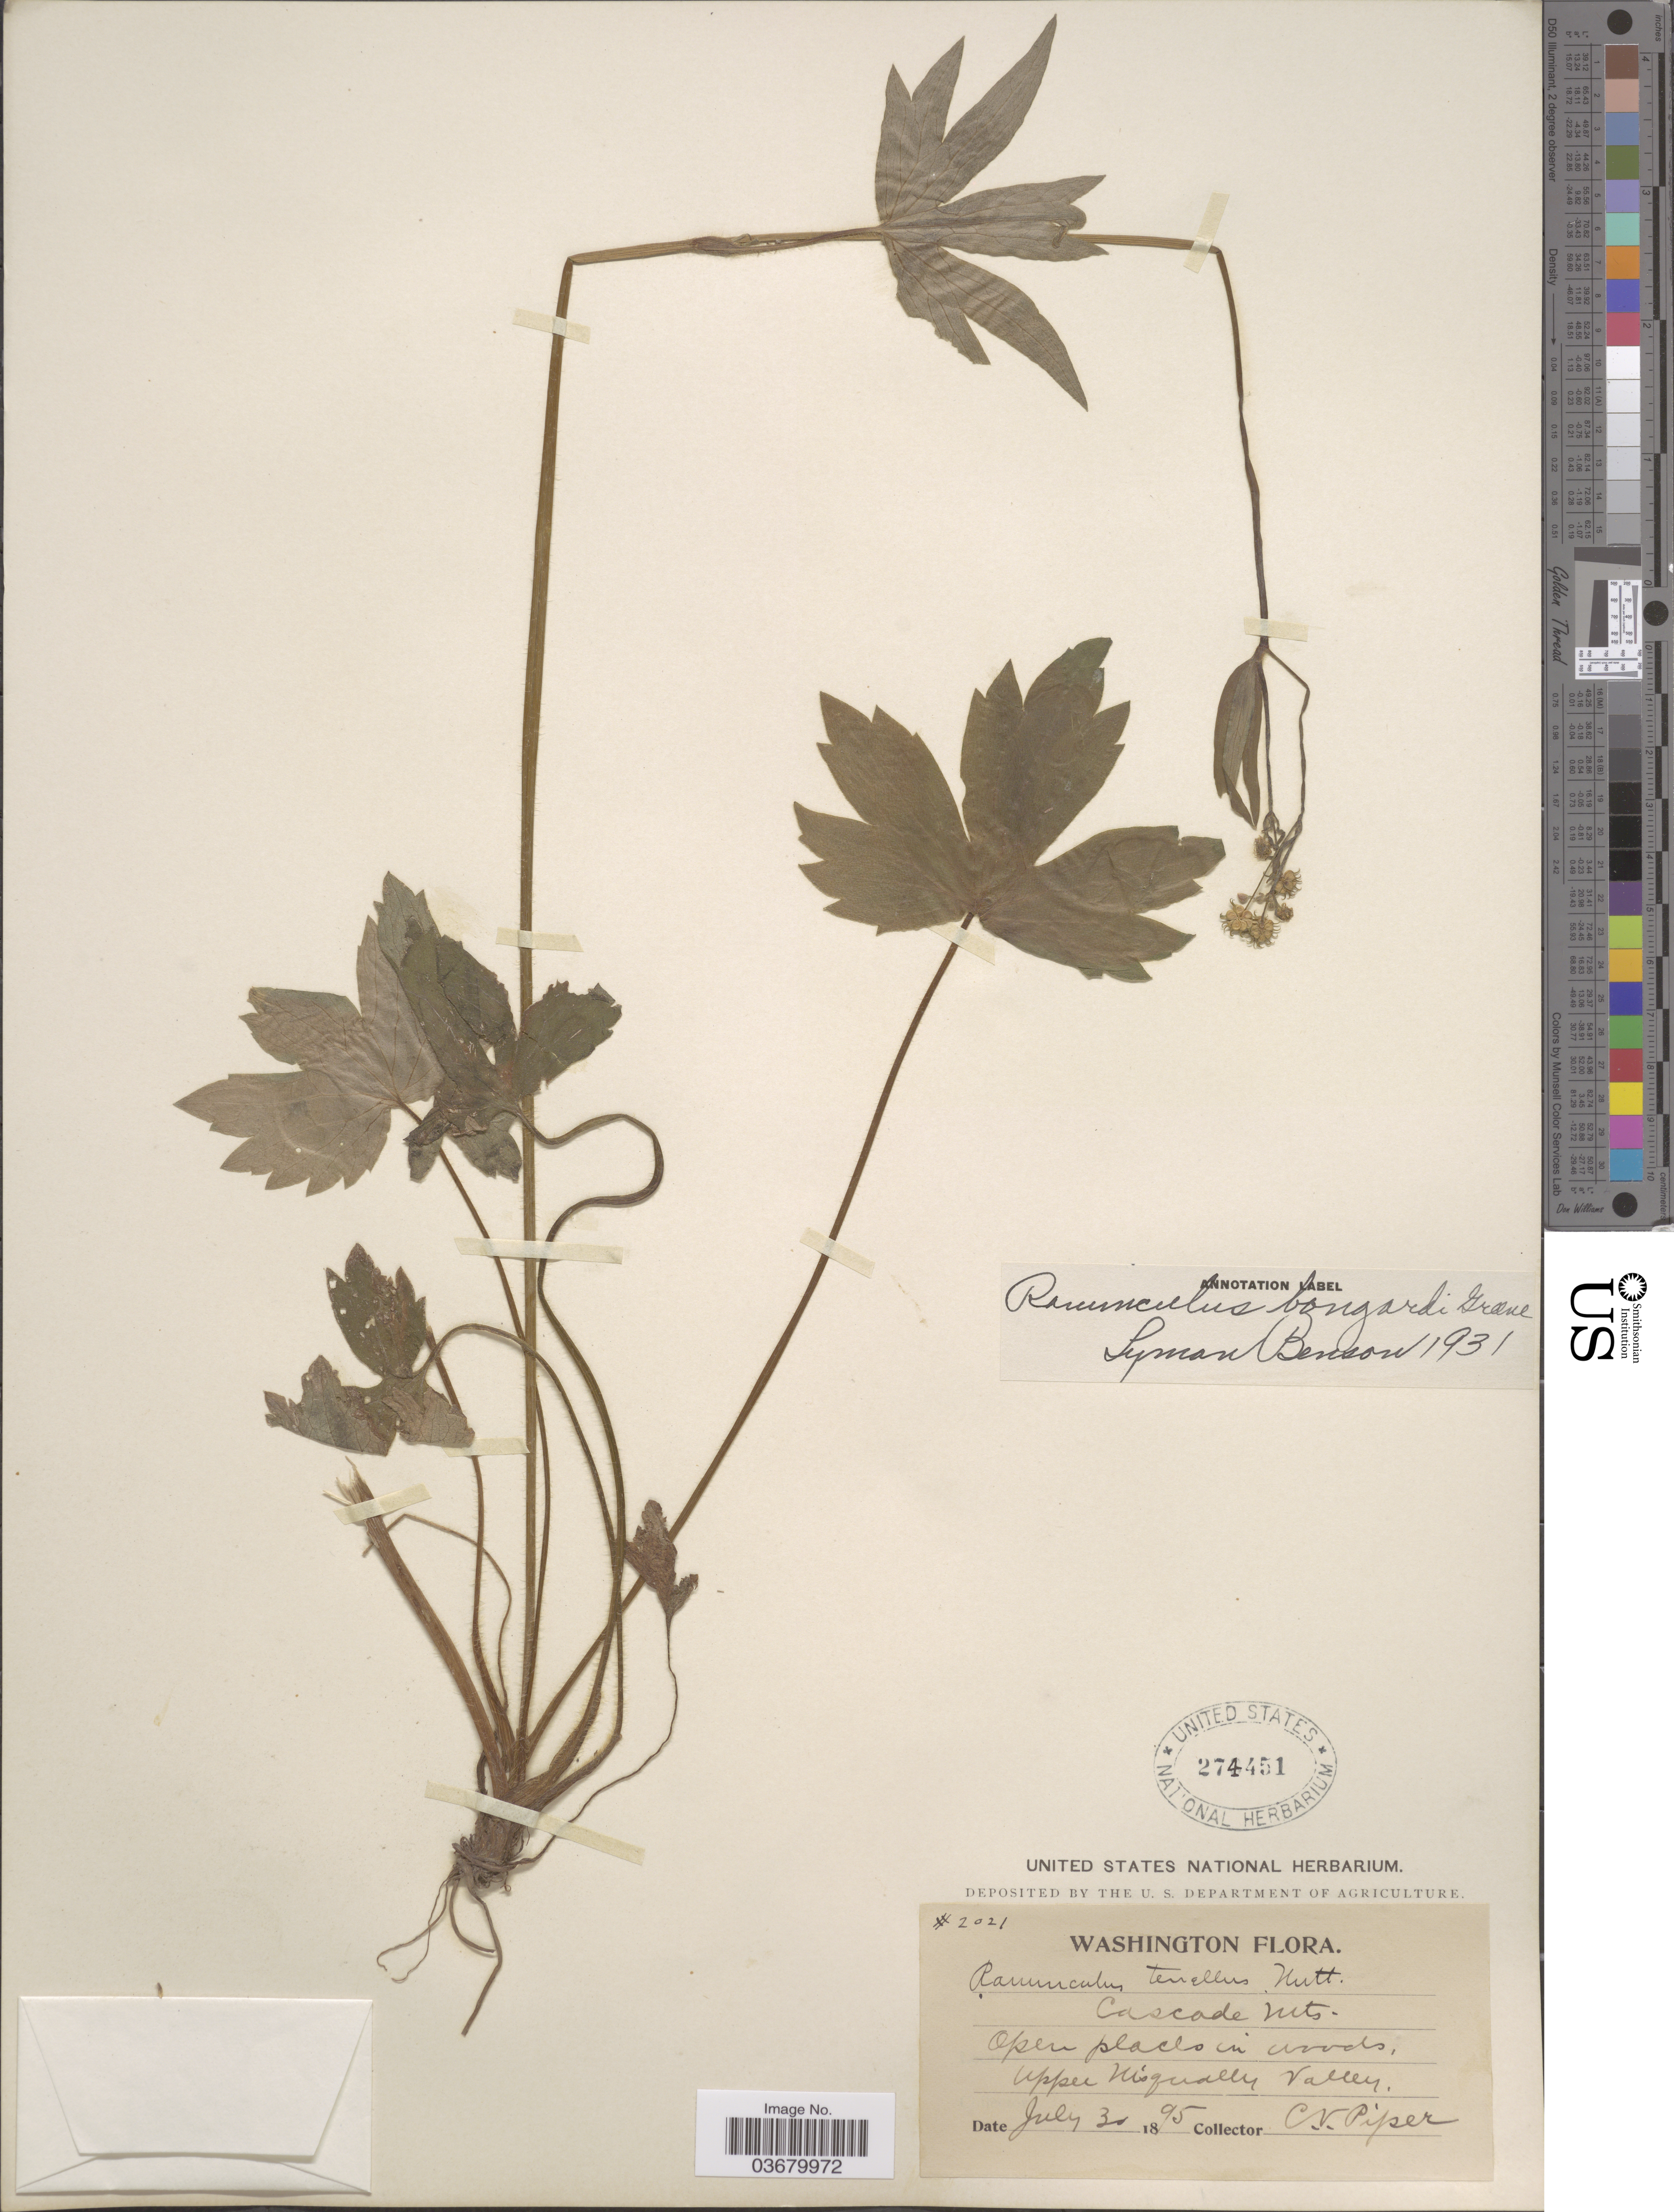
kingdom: Plantae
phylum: Tracheophyta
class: Magnoliopsida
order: Ranunculales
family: Ranunculaceae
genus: Ranunculus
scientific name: Ranunculus bongardii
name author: Greene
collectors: C. V. Piper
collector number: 2021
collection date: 1895-07-30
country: United States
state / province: Washington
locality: Cascade Mts. Upper Nesqually Valley.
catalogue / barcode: US 274451